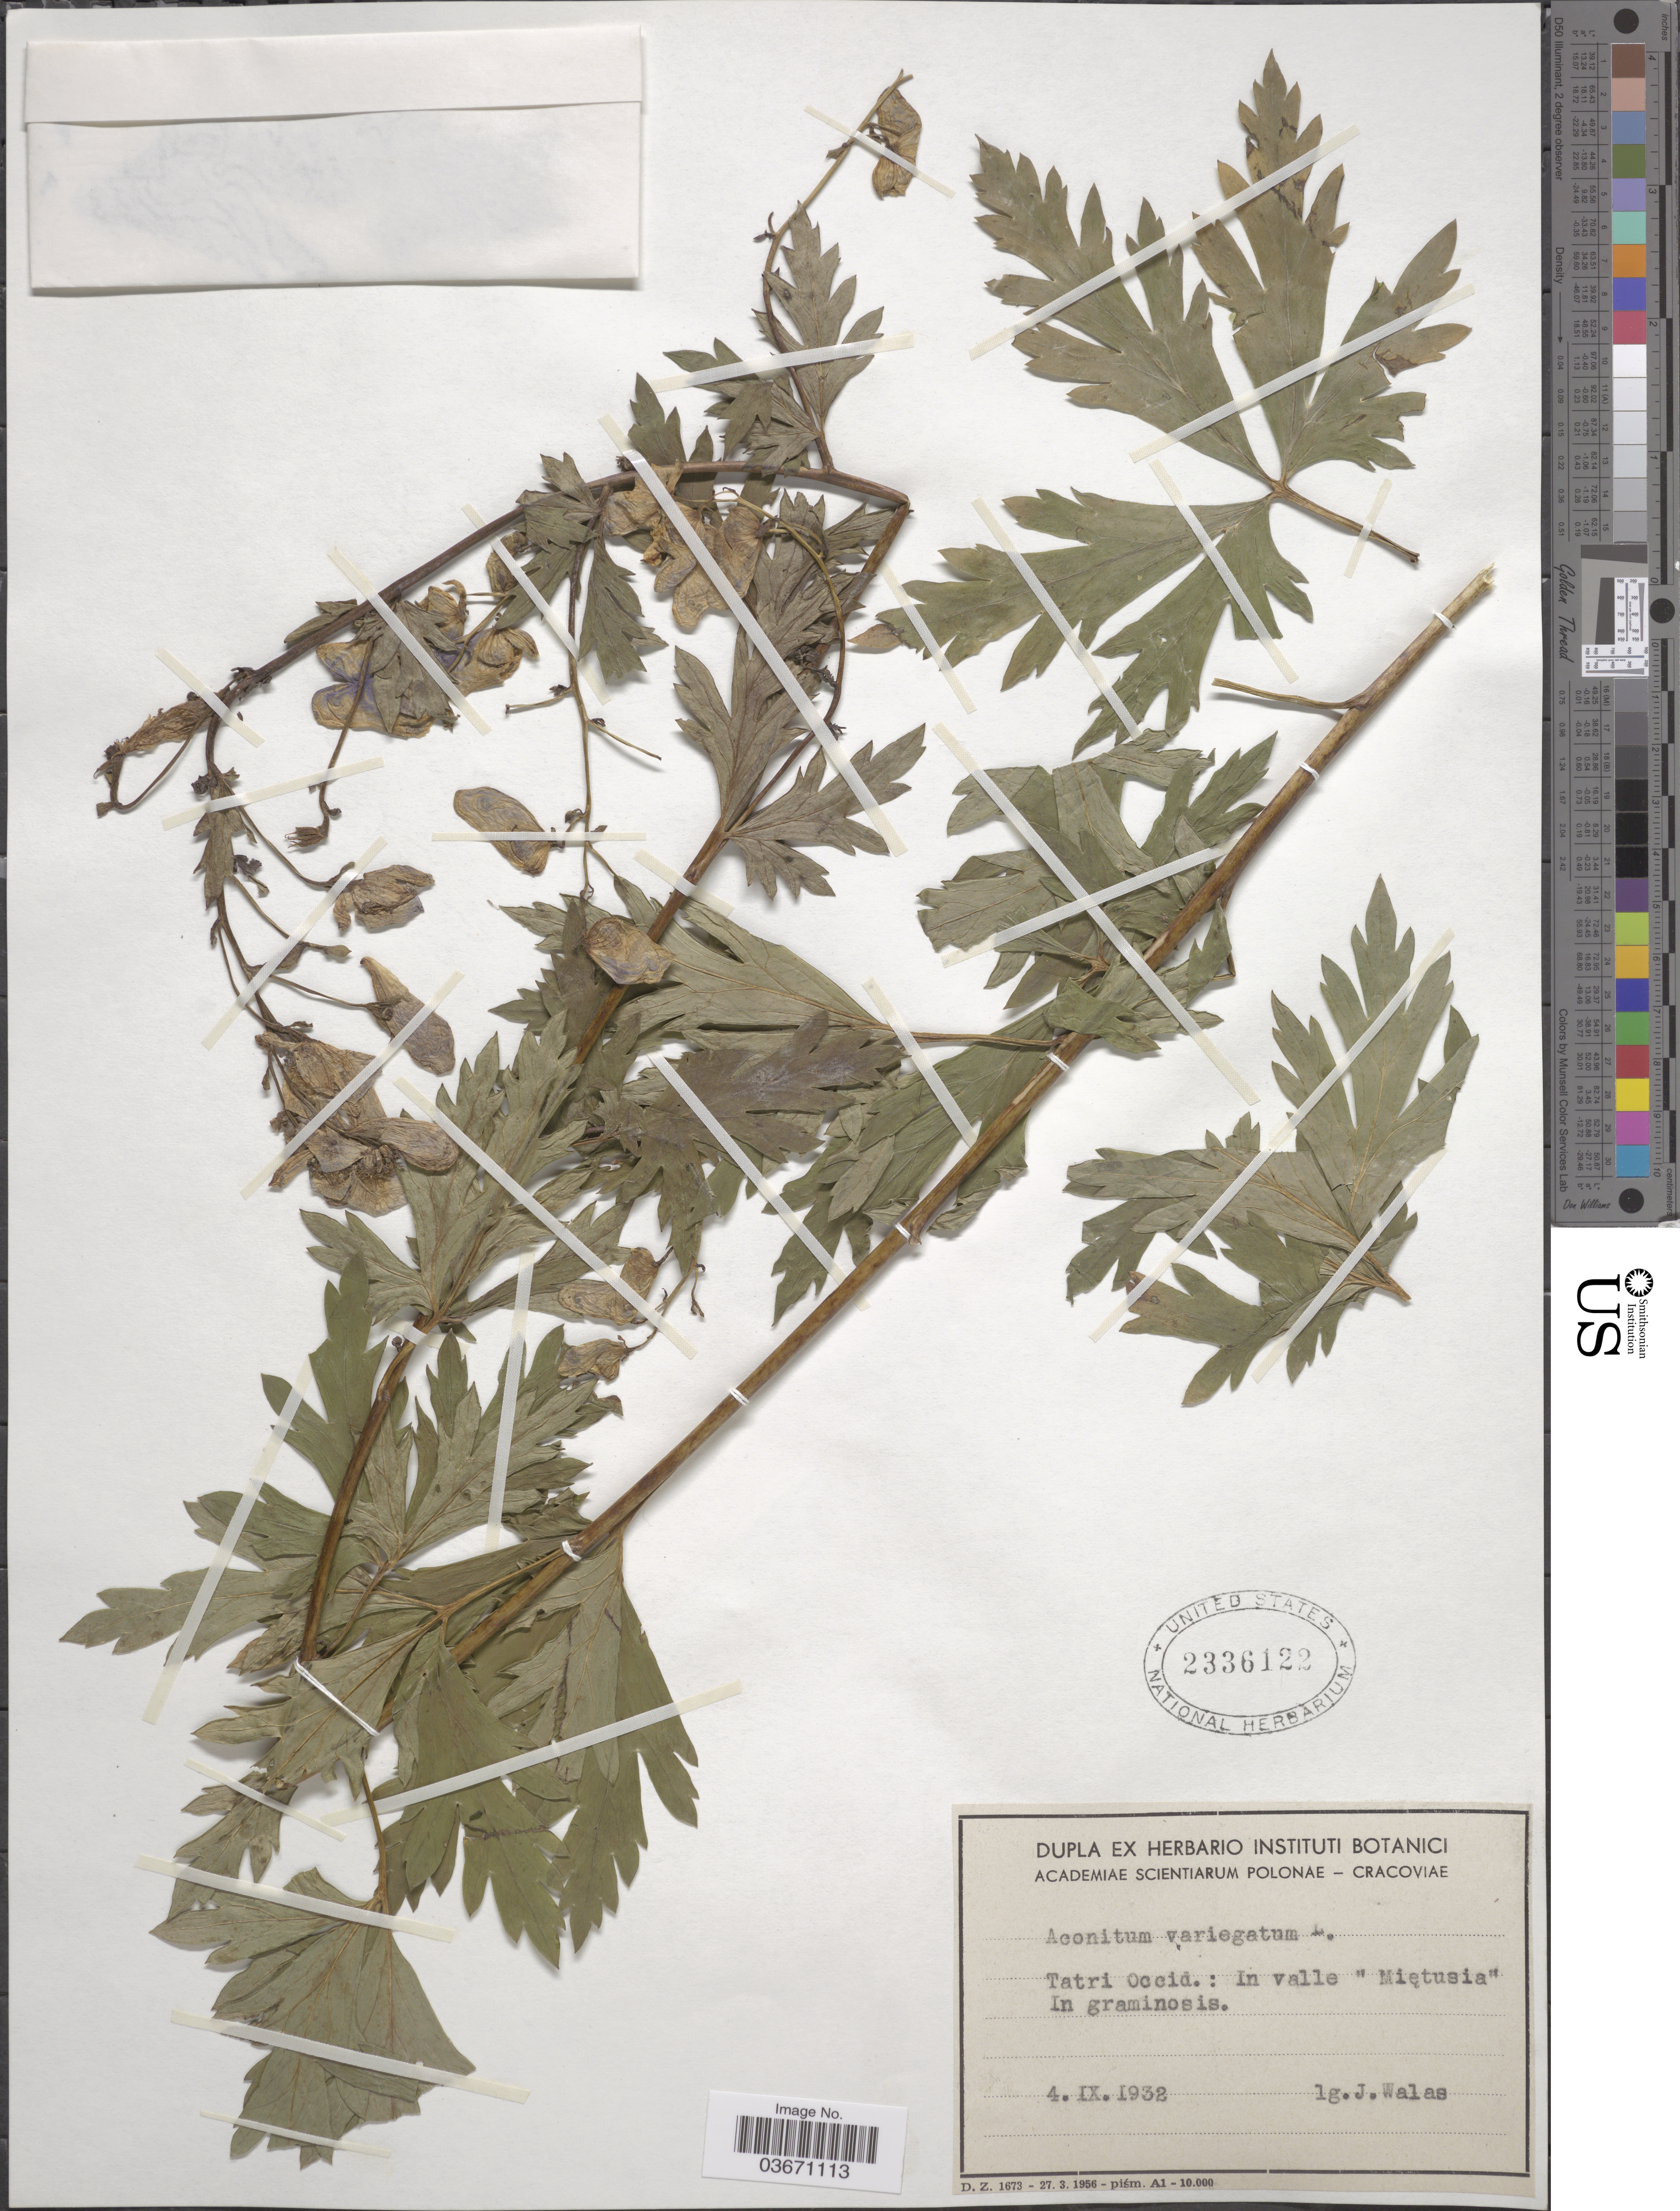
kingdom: Plantae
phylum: Tracheophyta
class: Magnoliopsida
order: Ranunculales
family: Ranunculaceae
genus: Aconitum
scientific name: Aconitum variegatum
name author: L.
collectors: J. Walas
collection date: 1932-09-04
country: Poland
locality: Tatri Occid.: In valle "Mietusia". In graminosis.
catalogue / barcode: US 2336122